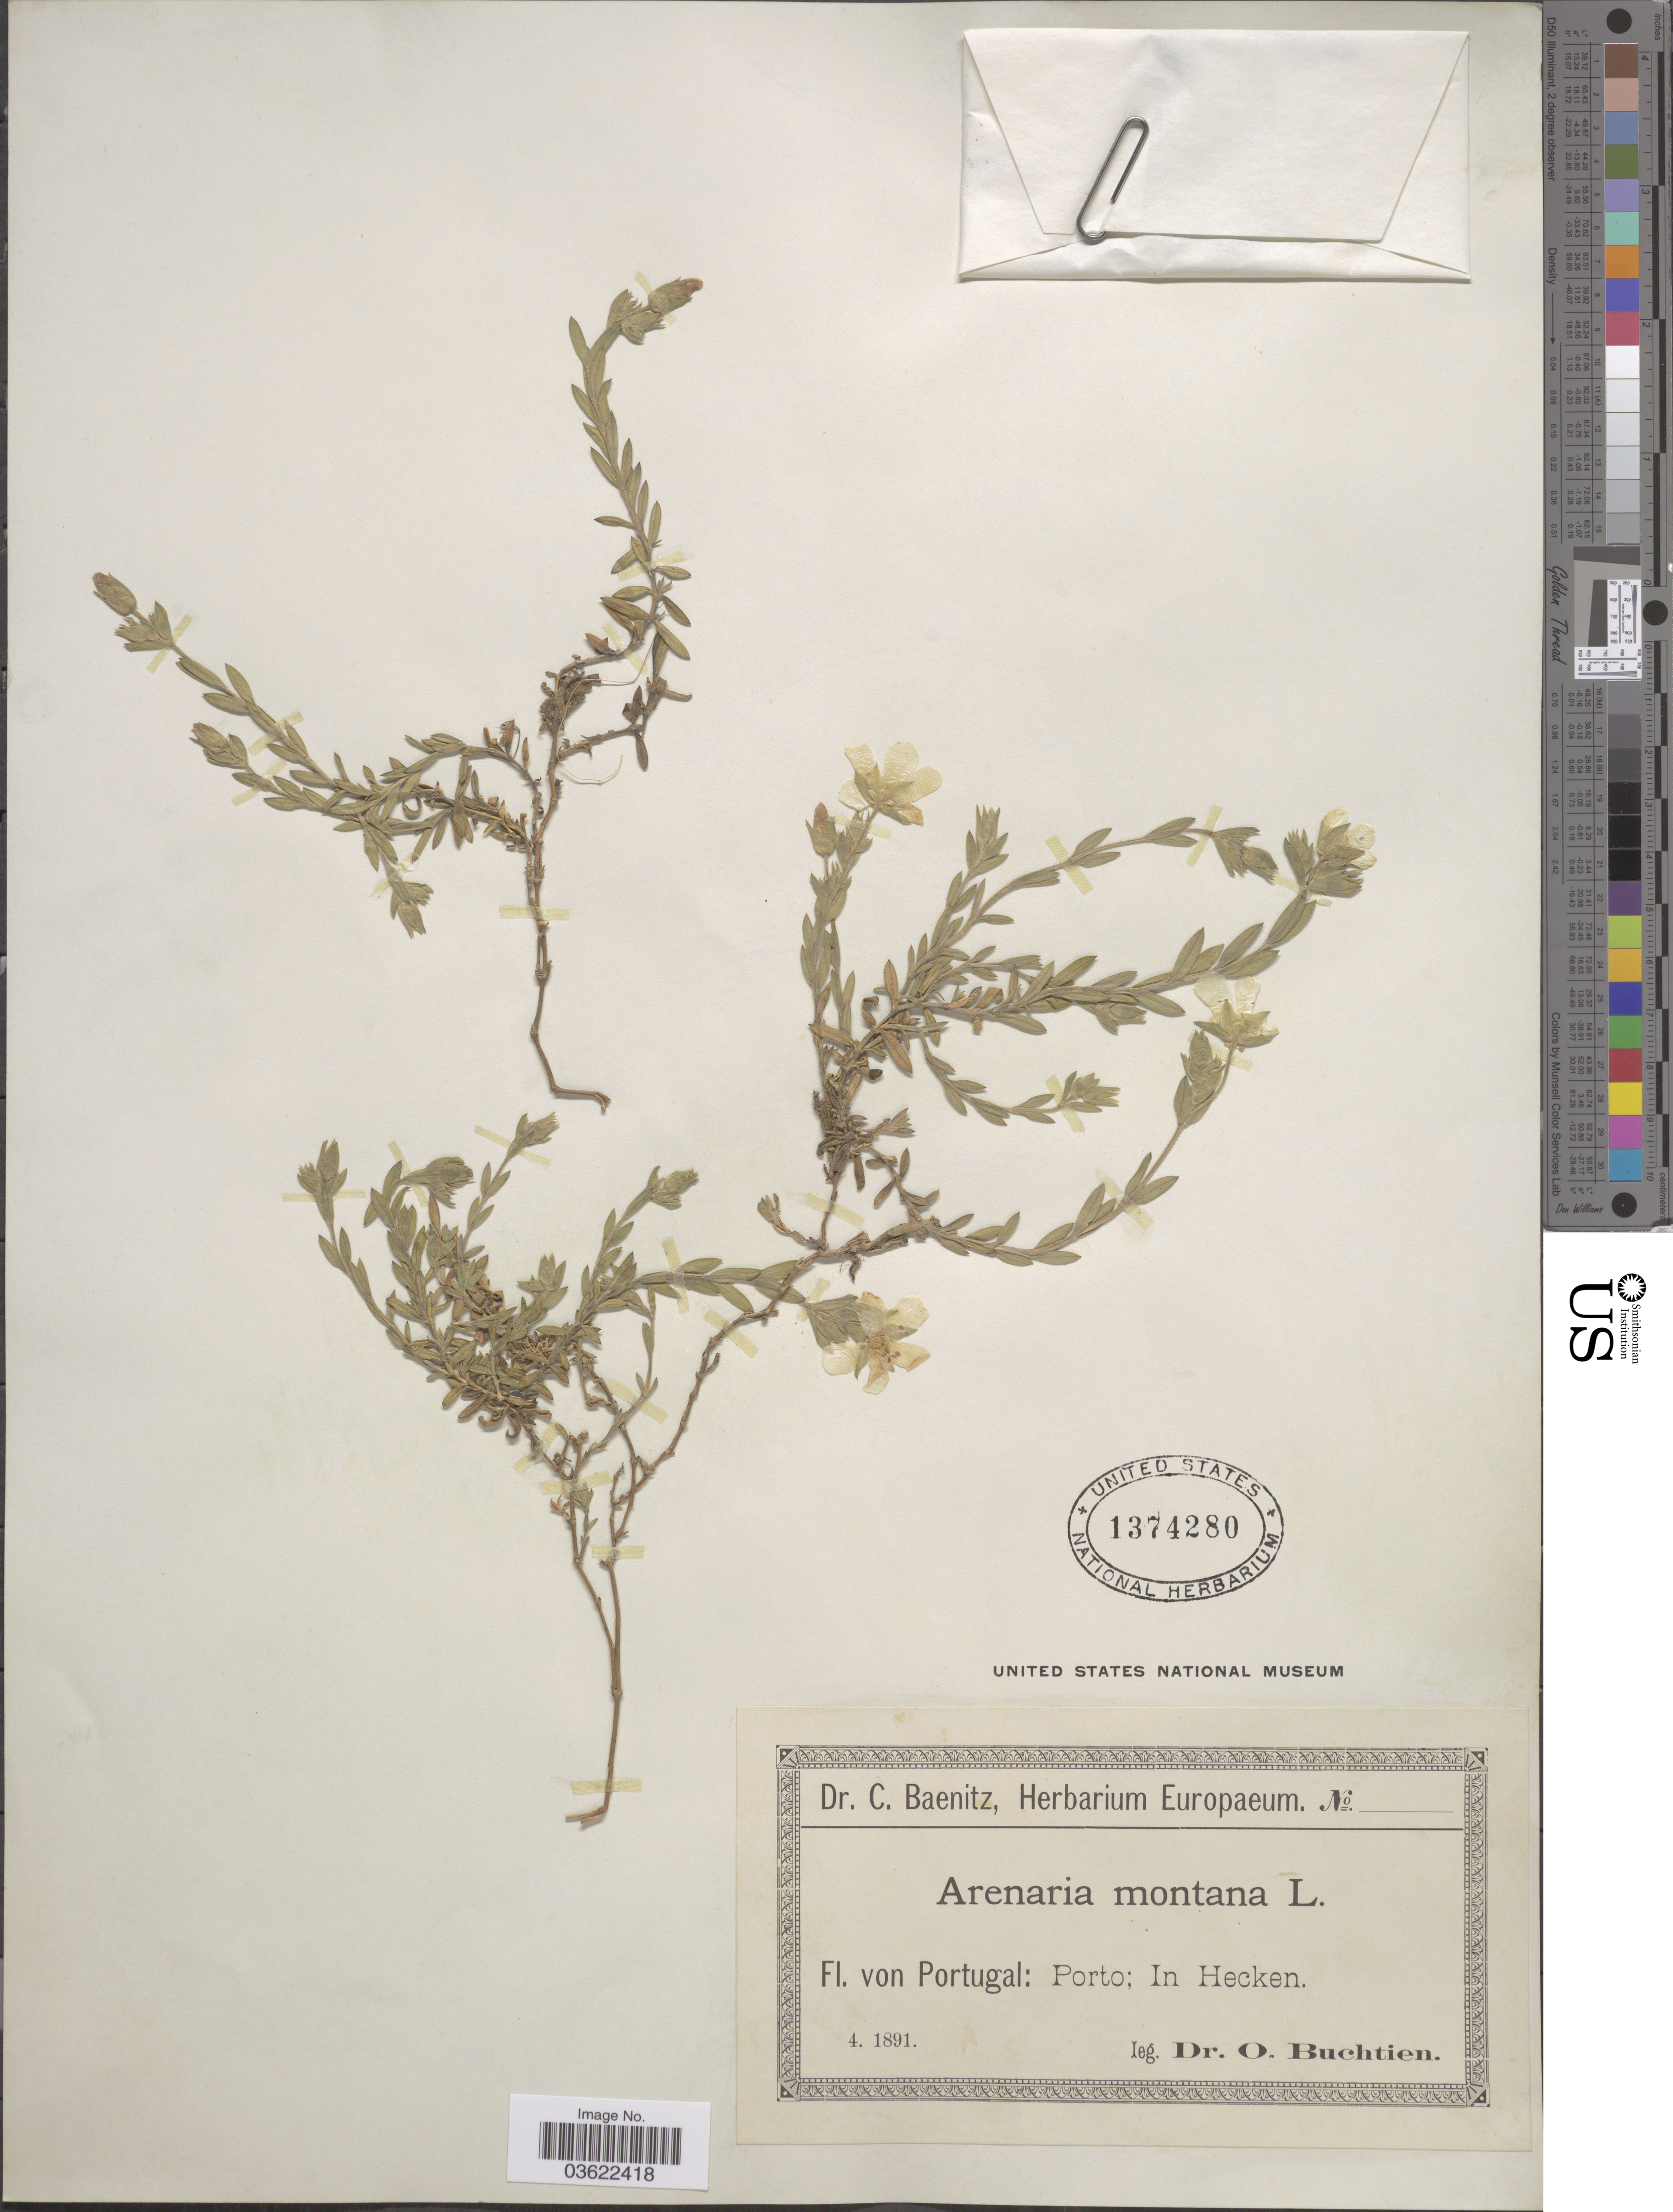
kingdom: Plantae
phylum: Tracheophyta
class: Magnoliopsida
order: Caryophyllales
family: Caryophyllaceae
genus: Arenaria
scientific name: Arenaria montana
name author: L.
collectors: O. Buchtien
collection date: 1891-04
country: Portugal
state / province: Porto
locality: Porto; In Hecken.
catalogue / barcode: US 1374280